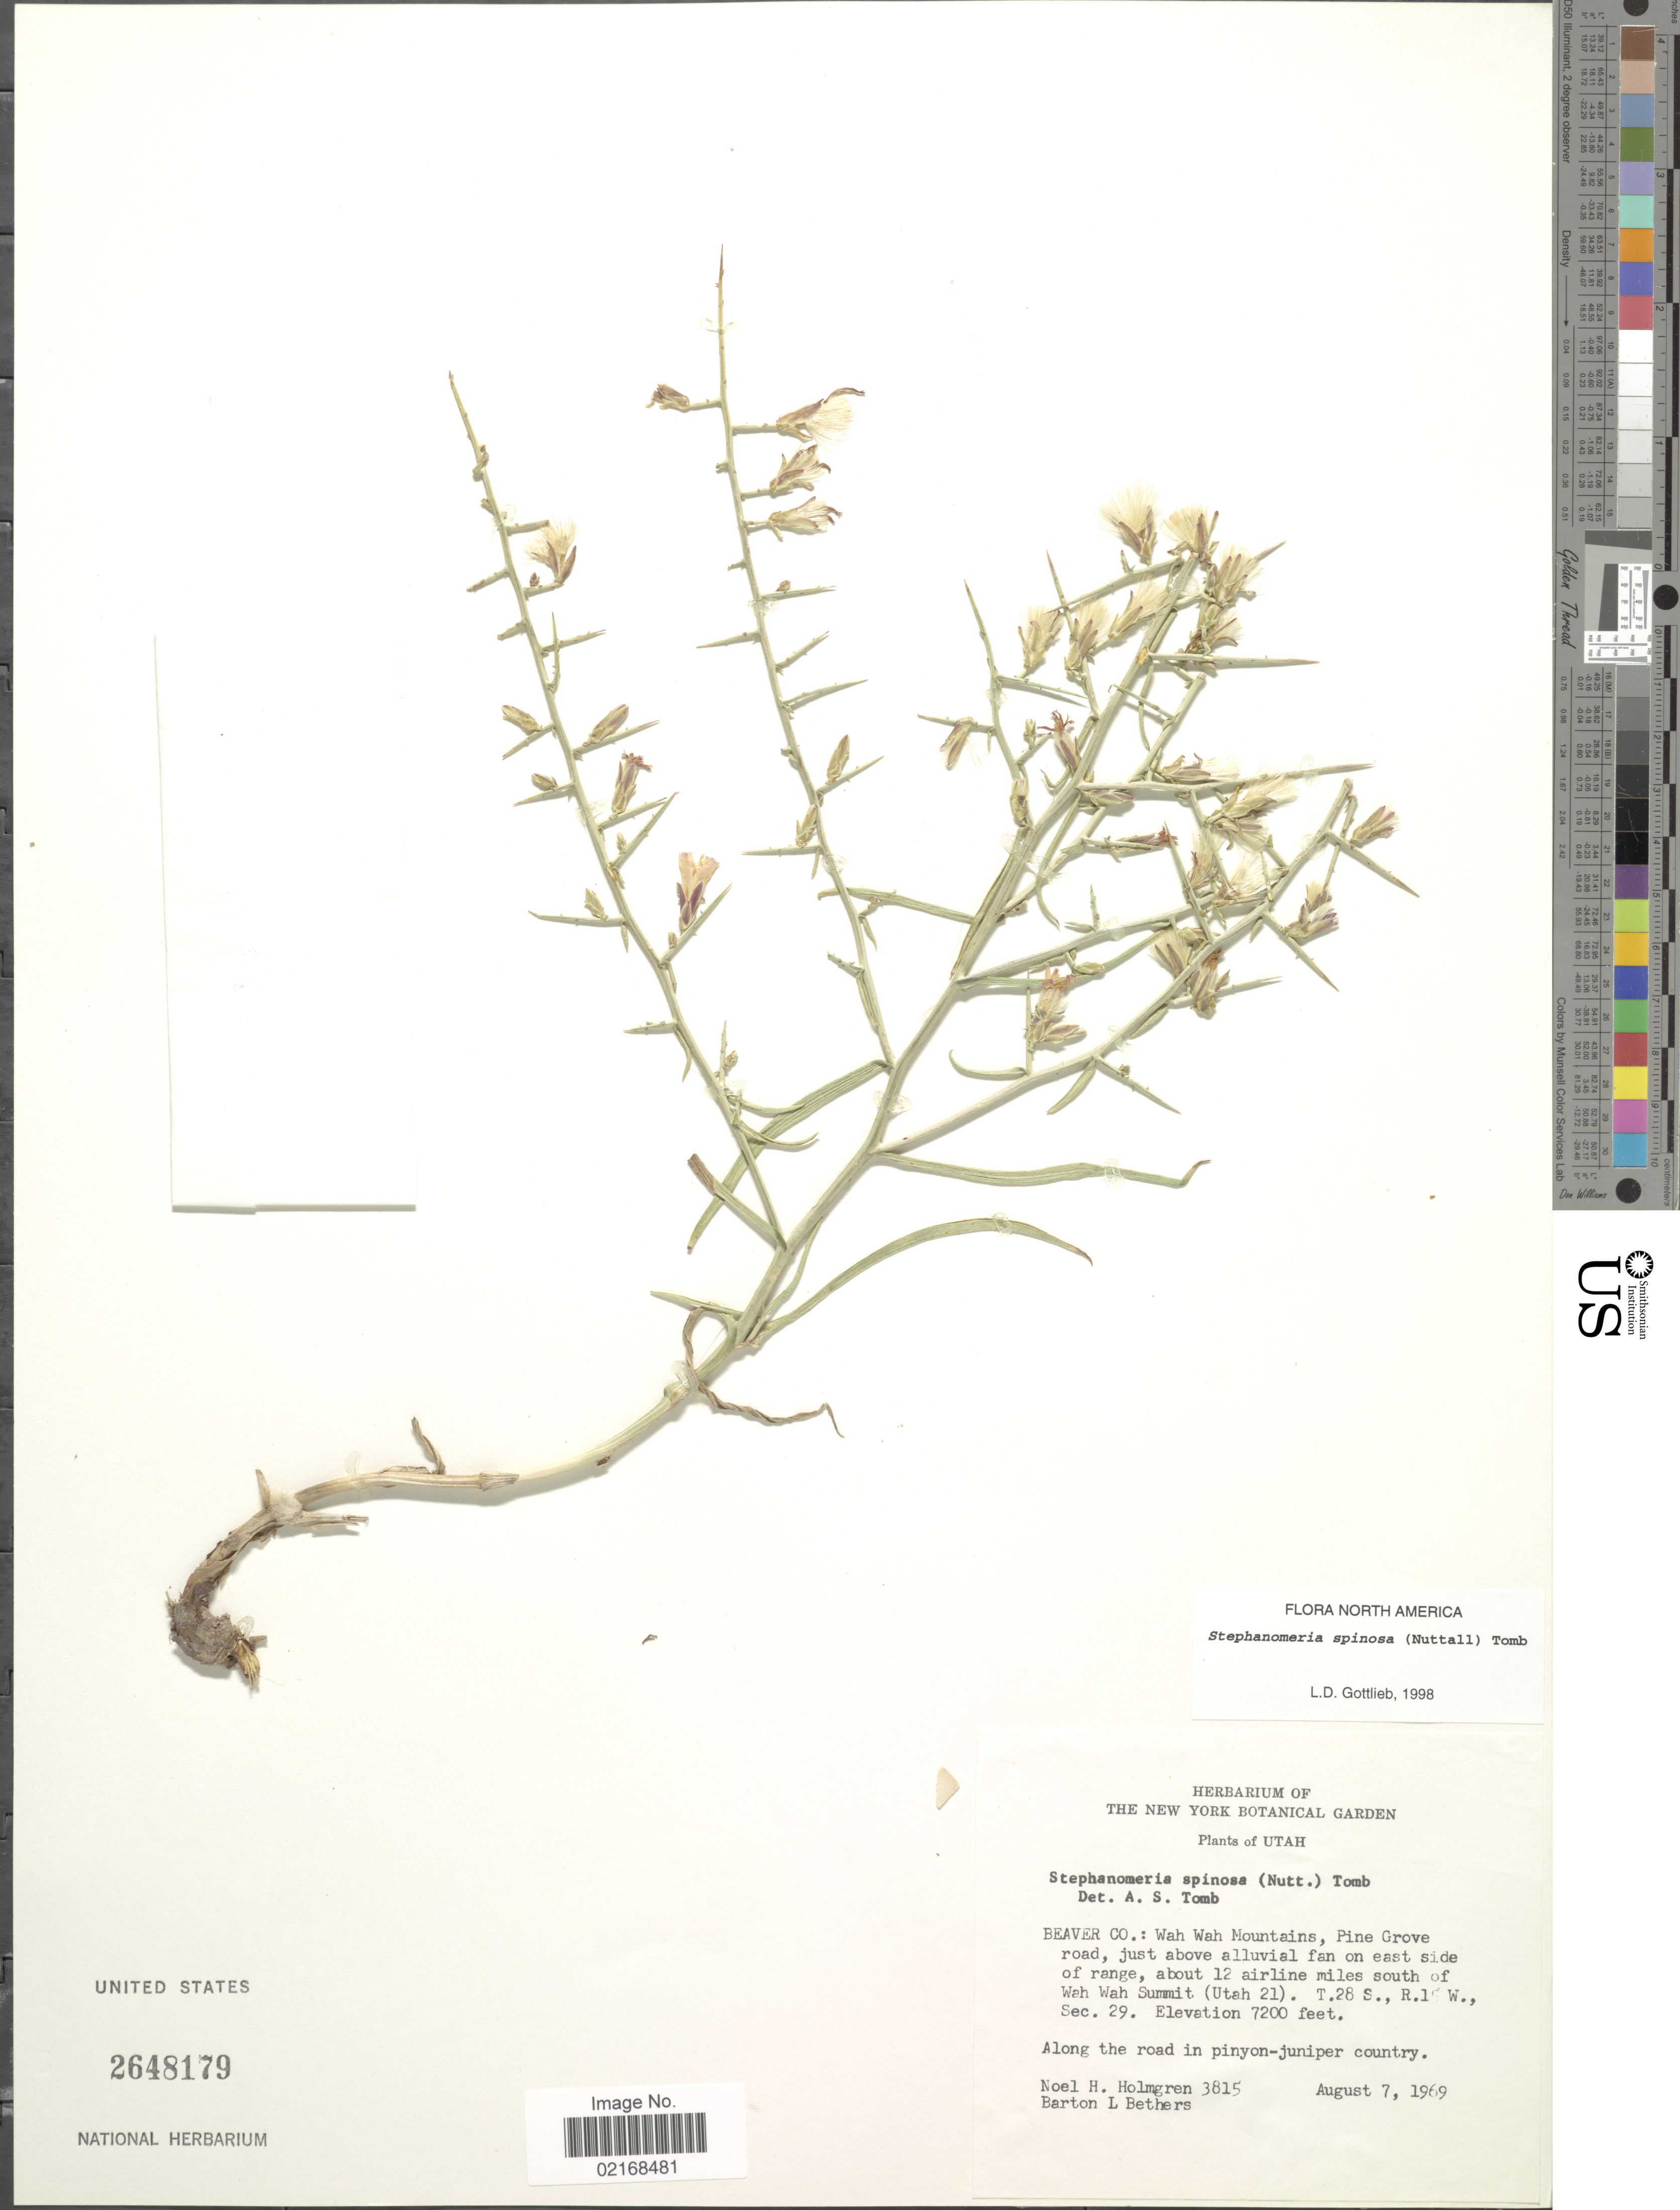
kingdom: Plantae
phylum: Tracheophyta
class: Magnoliopsida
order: Asterales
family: Asteraceae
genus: Pleiacanthus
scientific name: Pleiacanthus spinosus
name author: (Nutt.) Rydb.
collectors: N. H. Holmgren & B. Bethers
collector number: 385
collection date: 1969-08-07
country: United States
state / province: Utah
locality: Beaver Co.: Wah Wah Mountains, Pine Grove road, just above alluvial fan on east side of range, aboiut 12 airline miles south of Wah Wah Summit (Utah 21), T. 28 S, T.15 W., Sec. 29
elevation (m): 2195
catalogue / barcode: US 2648179